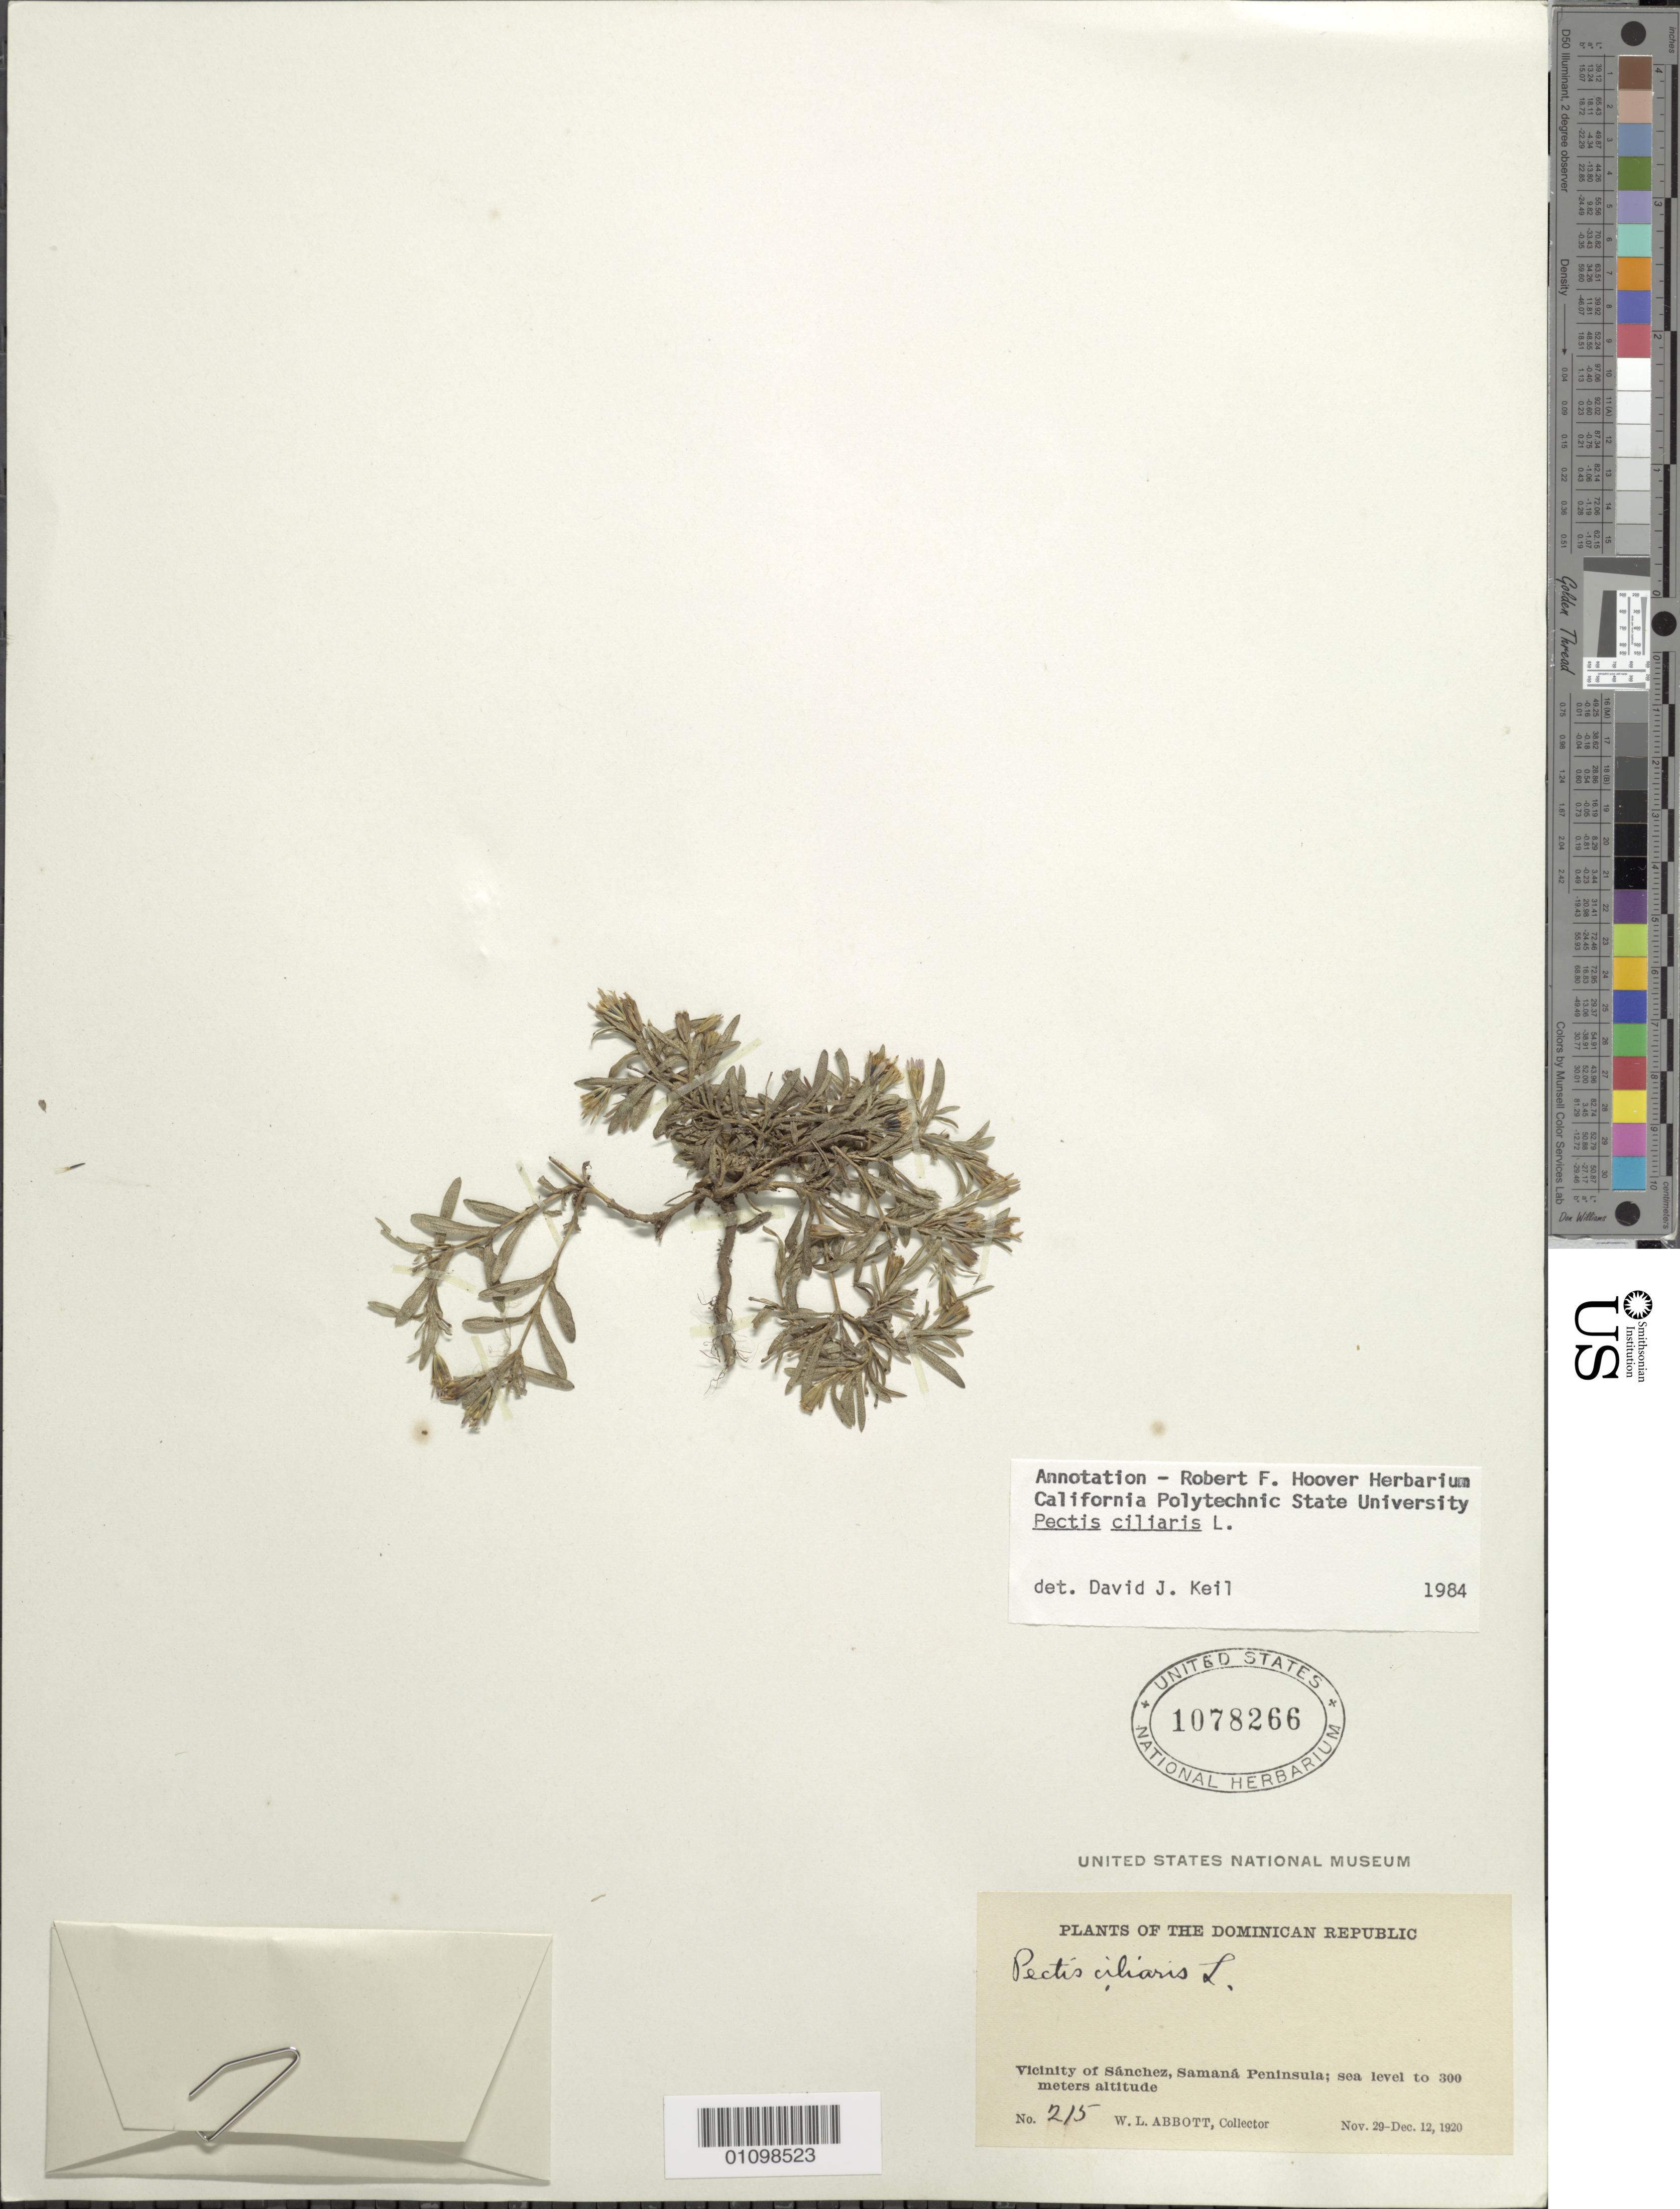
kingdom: Plantae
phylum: Tracheophyta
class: Magnoliopsida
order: Asterales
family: Asteraceae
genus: Pectis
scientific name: Pectis ciliaris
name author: L.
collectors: W. L. Abbott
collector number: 215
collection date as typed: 29 Nov 1920 to 12 Dec 1912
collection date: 1920-11-29/1920-12-12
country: Dominican Republic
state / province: Sánchez Ramírez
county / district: Cotui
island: Hispaniola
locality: Vicinity of Sanchez, Samana Peninsula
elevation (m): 0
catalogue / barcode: US 1078266